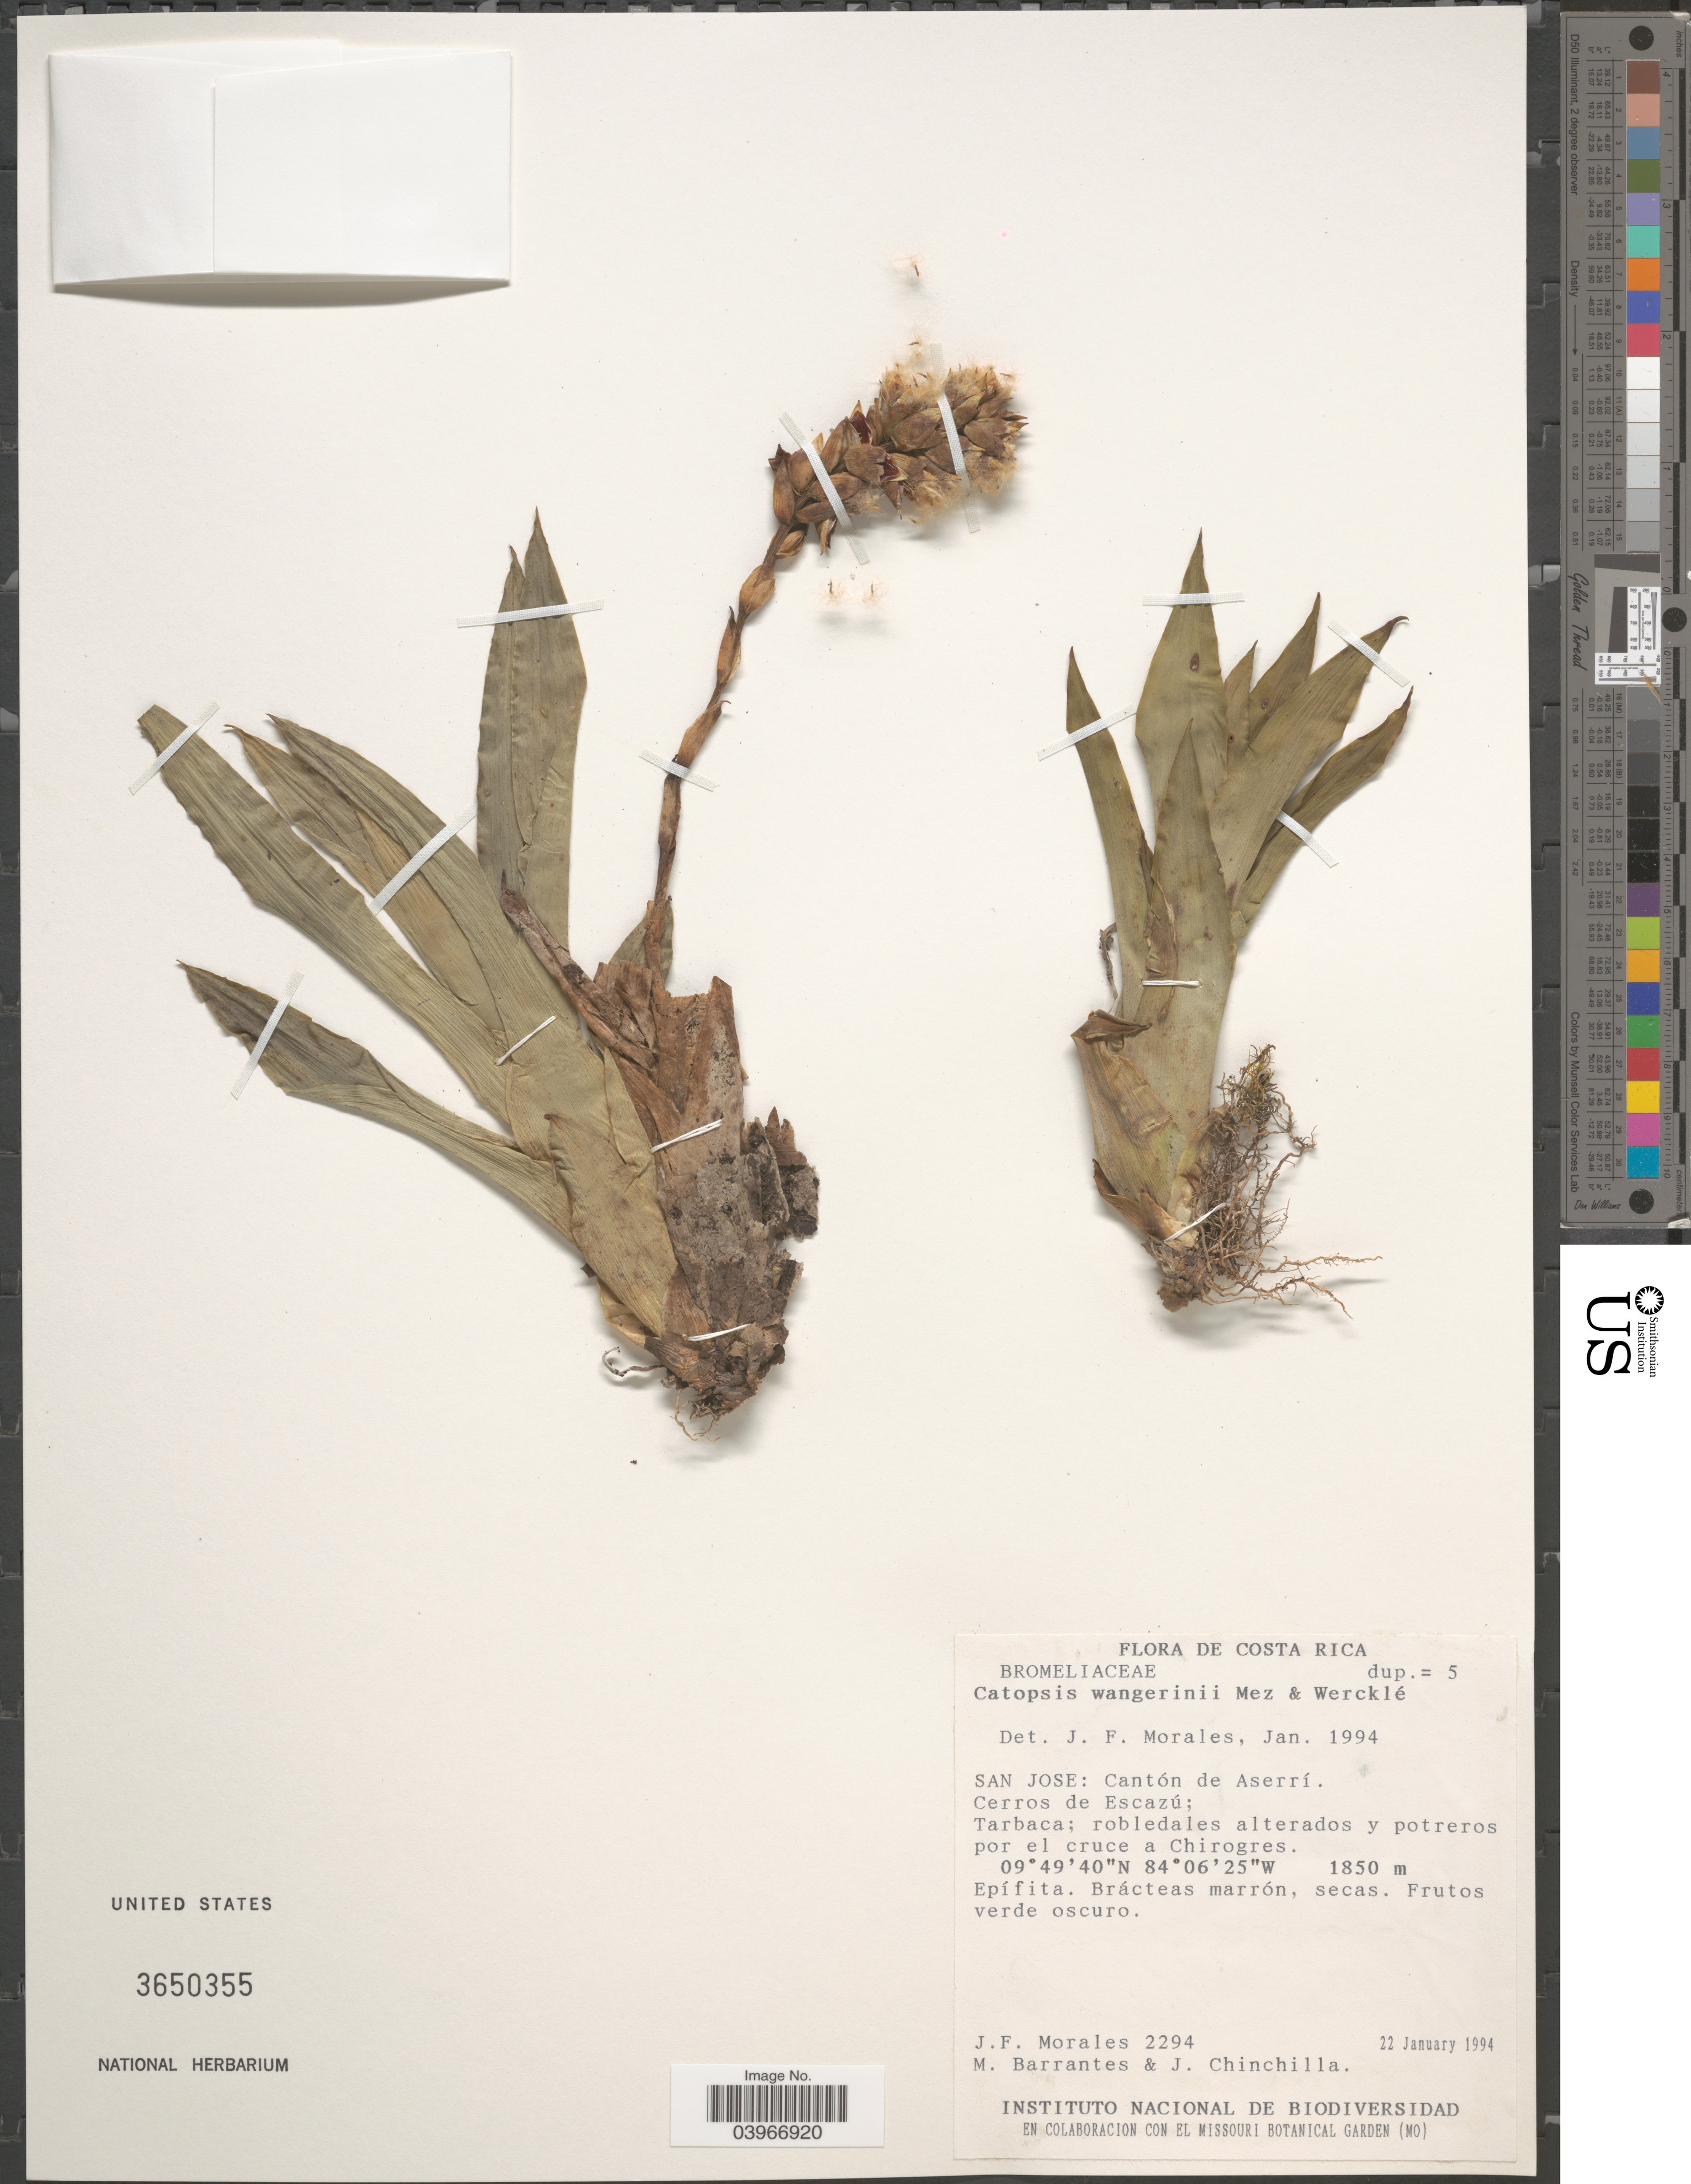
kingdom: Plantae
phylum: Tracheophyta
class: Liliopsida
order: Poales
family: Bromeliaceae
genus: Catopsis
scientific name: Catopsis wangerinii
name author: Mez & Wercklé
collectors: J. Morales, M. Barrantes & J. Chinchilla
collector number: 2294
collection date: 1994-01-22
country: Costa Rica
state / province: San José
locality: Cantón de Aserrí. Cerros de Escazú. Tarbaca; robledales alterados y potreros por el cruce a Chirogres.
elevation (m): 1850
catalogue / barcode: US 3650355